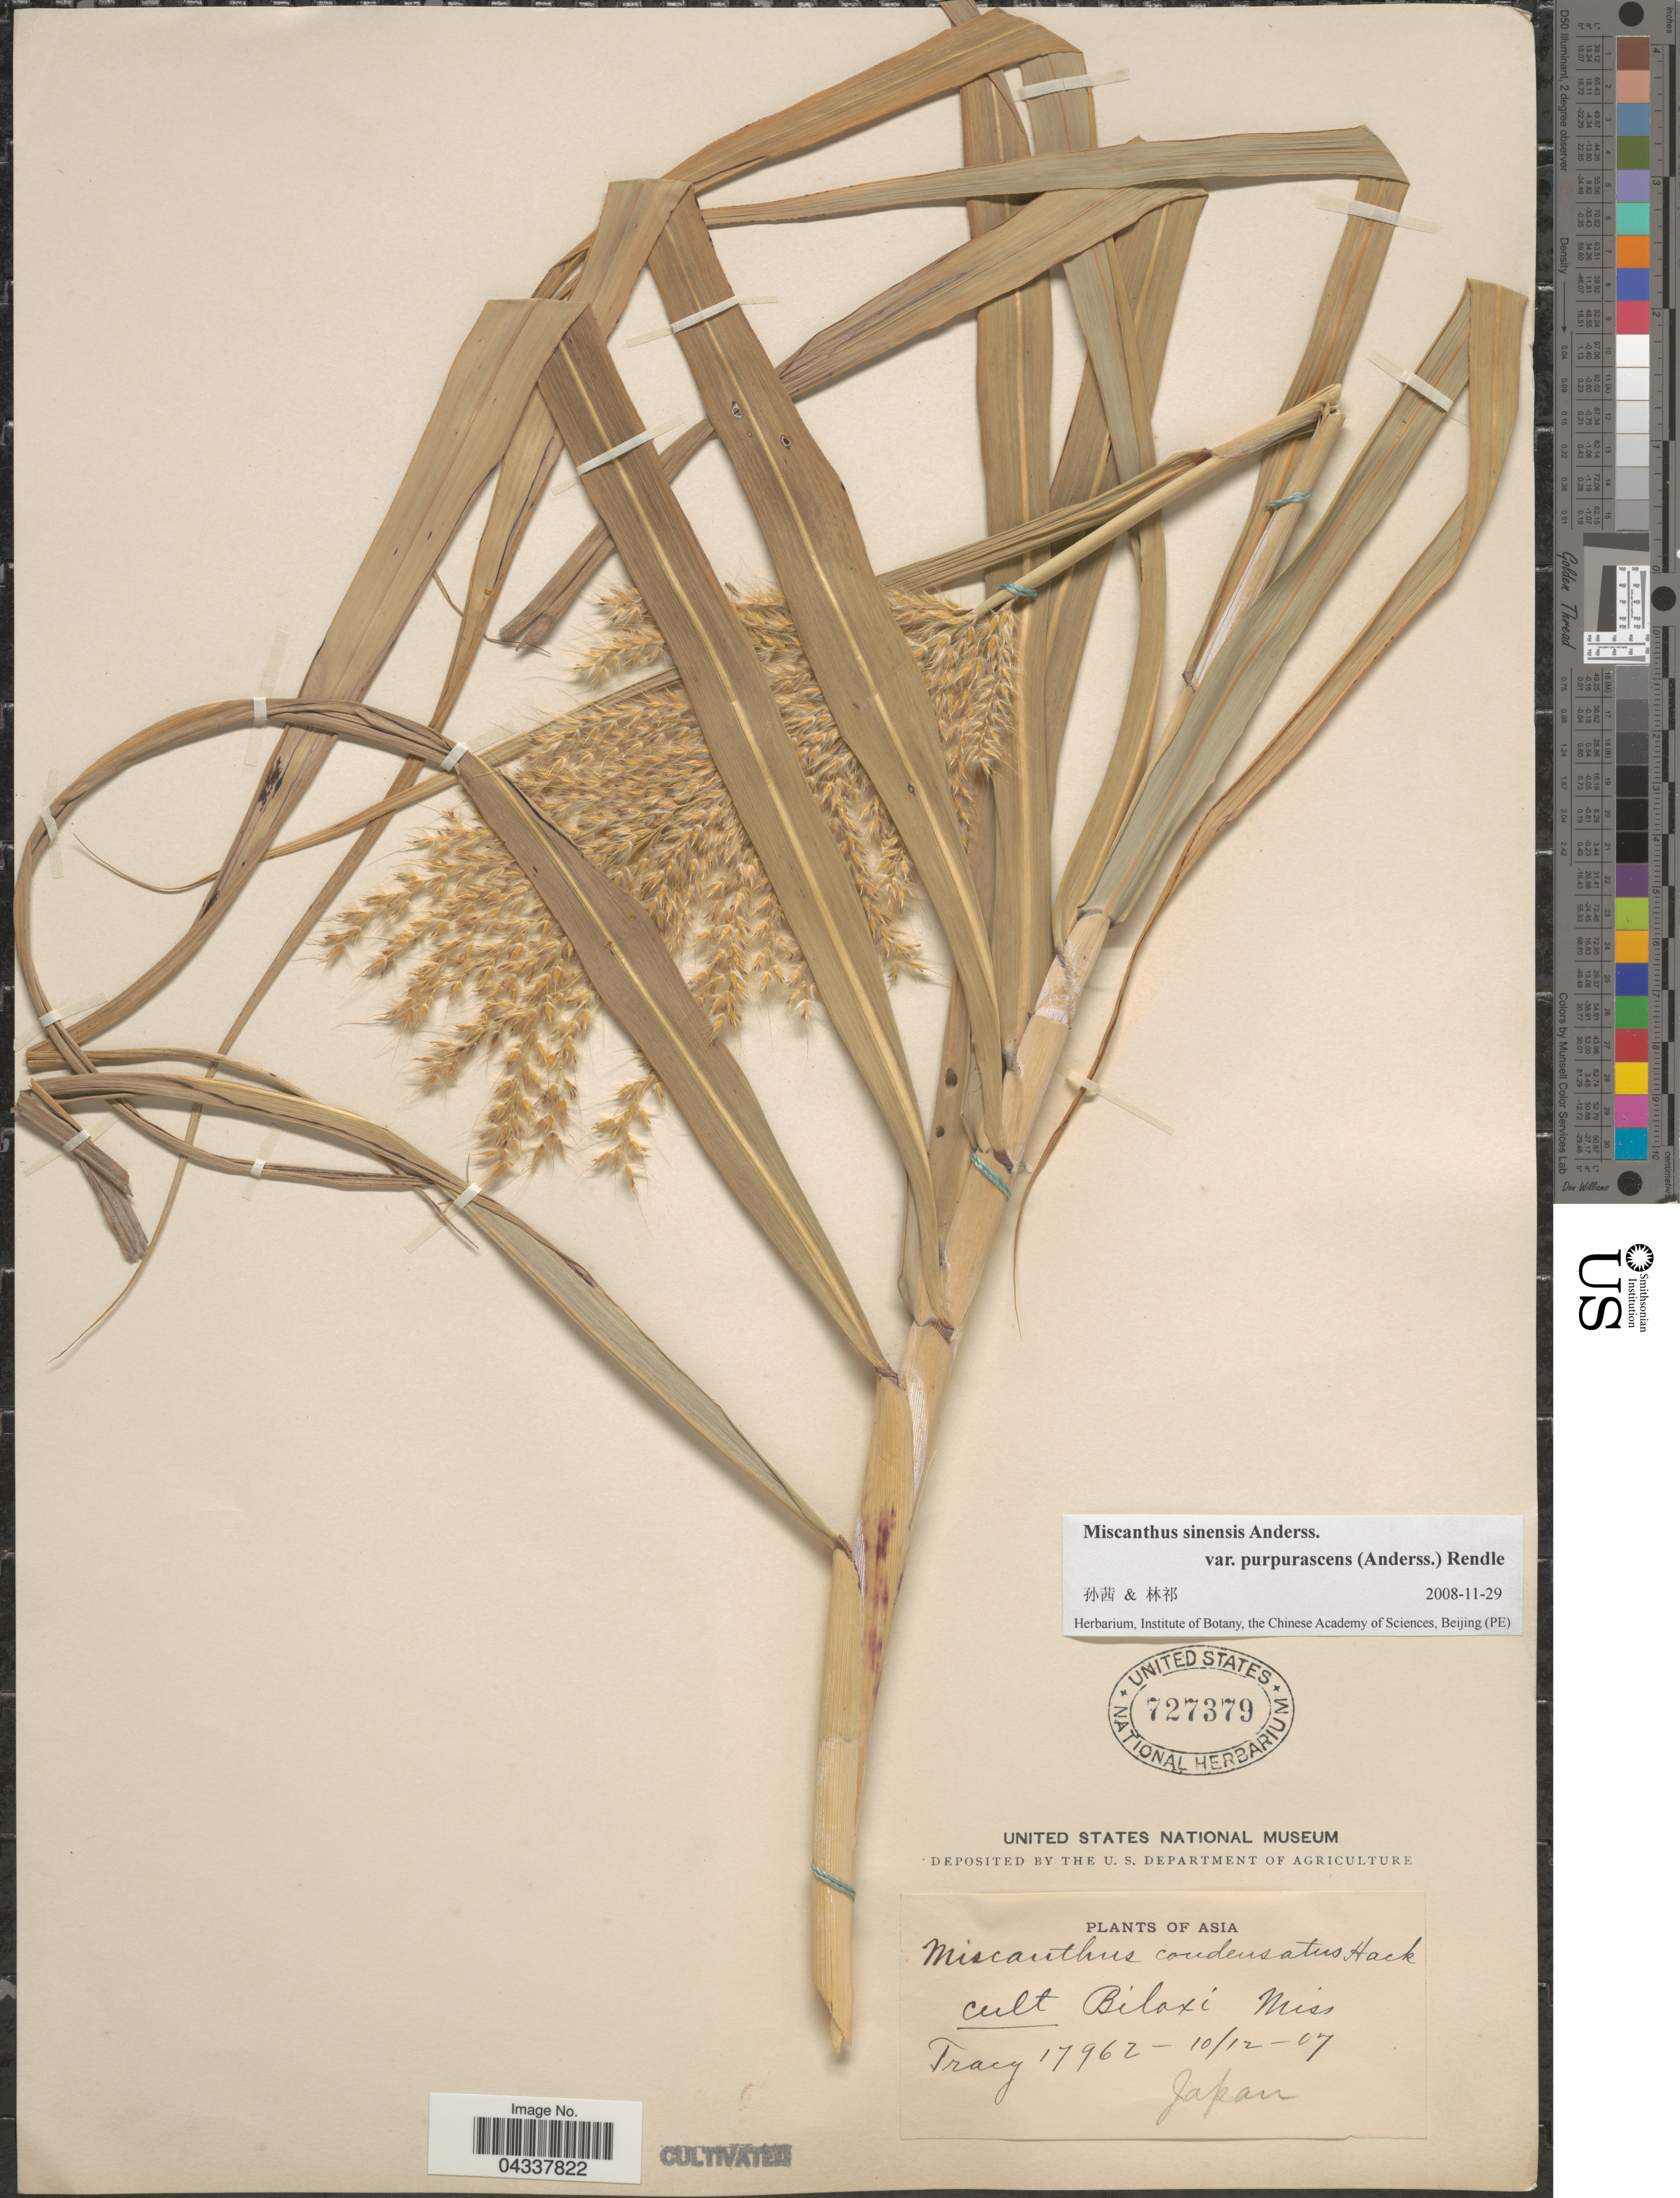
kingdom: Plantae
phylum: Tracheophyta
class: Liliopsida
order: Poales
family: Poaceae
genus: Miscanthus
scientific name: Miscanthus sinensis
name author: Andersson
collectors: -. Tracy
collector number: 17962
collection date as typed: Transcribed d/m/y: 12/10/7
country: United States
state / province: Mississippi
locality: Biloxi.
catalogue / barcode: US 727379